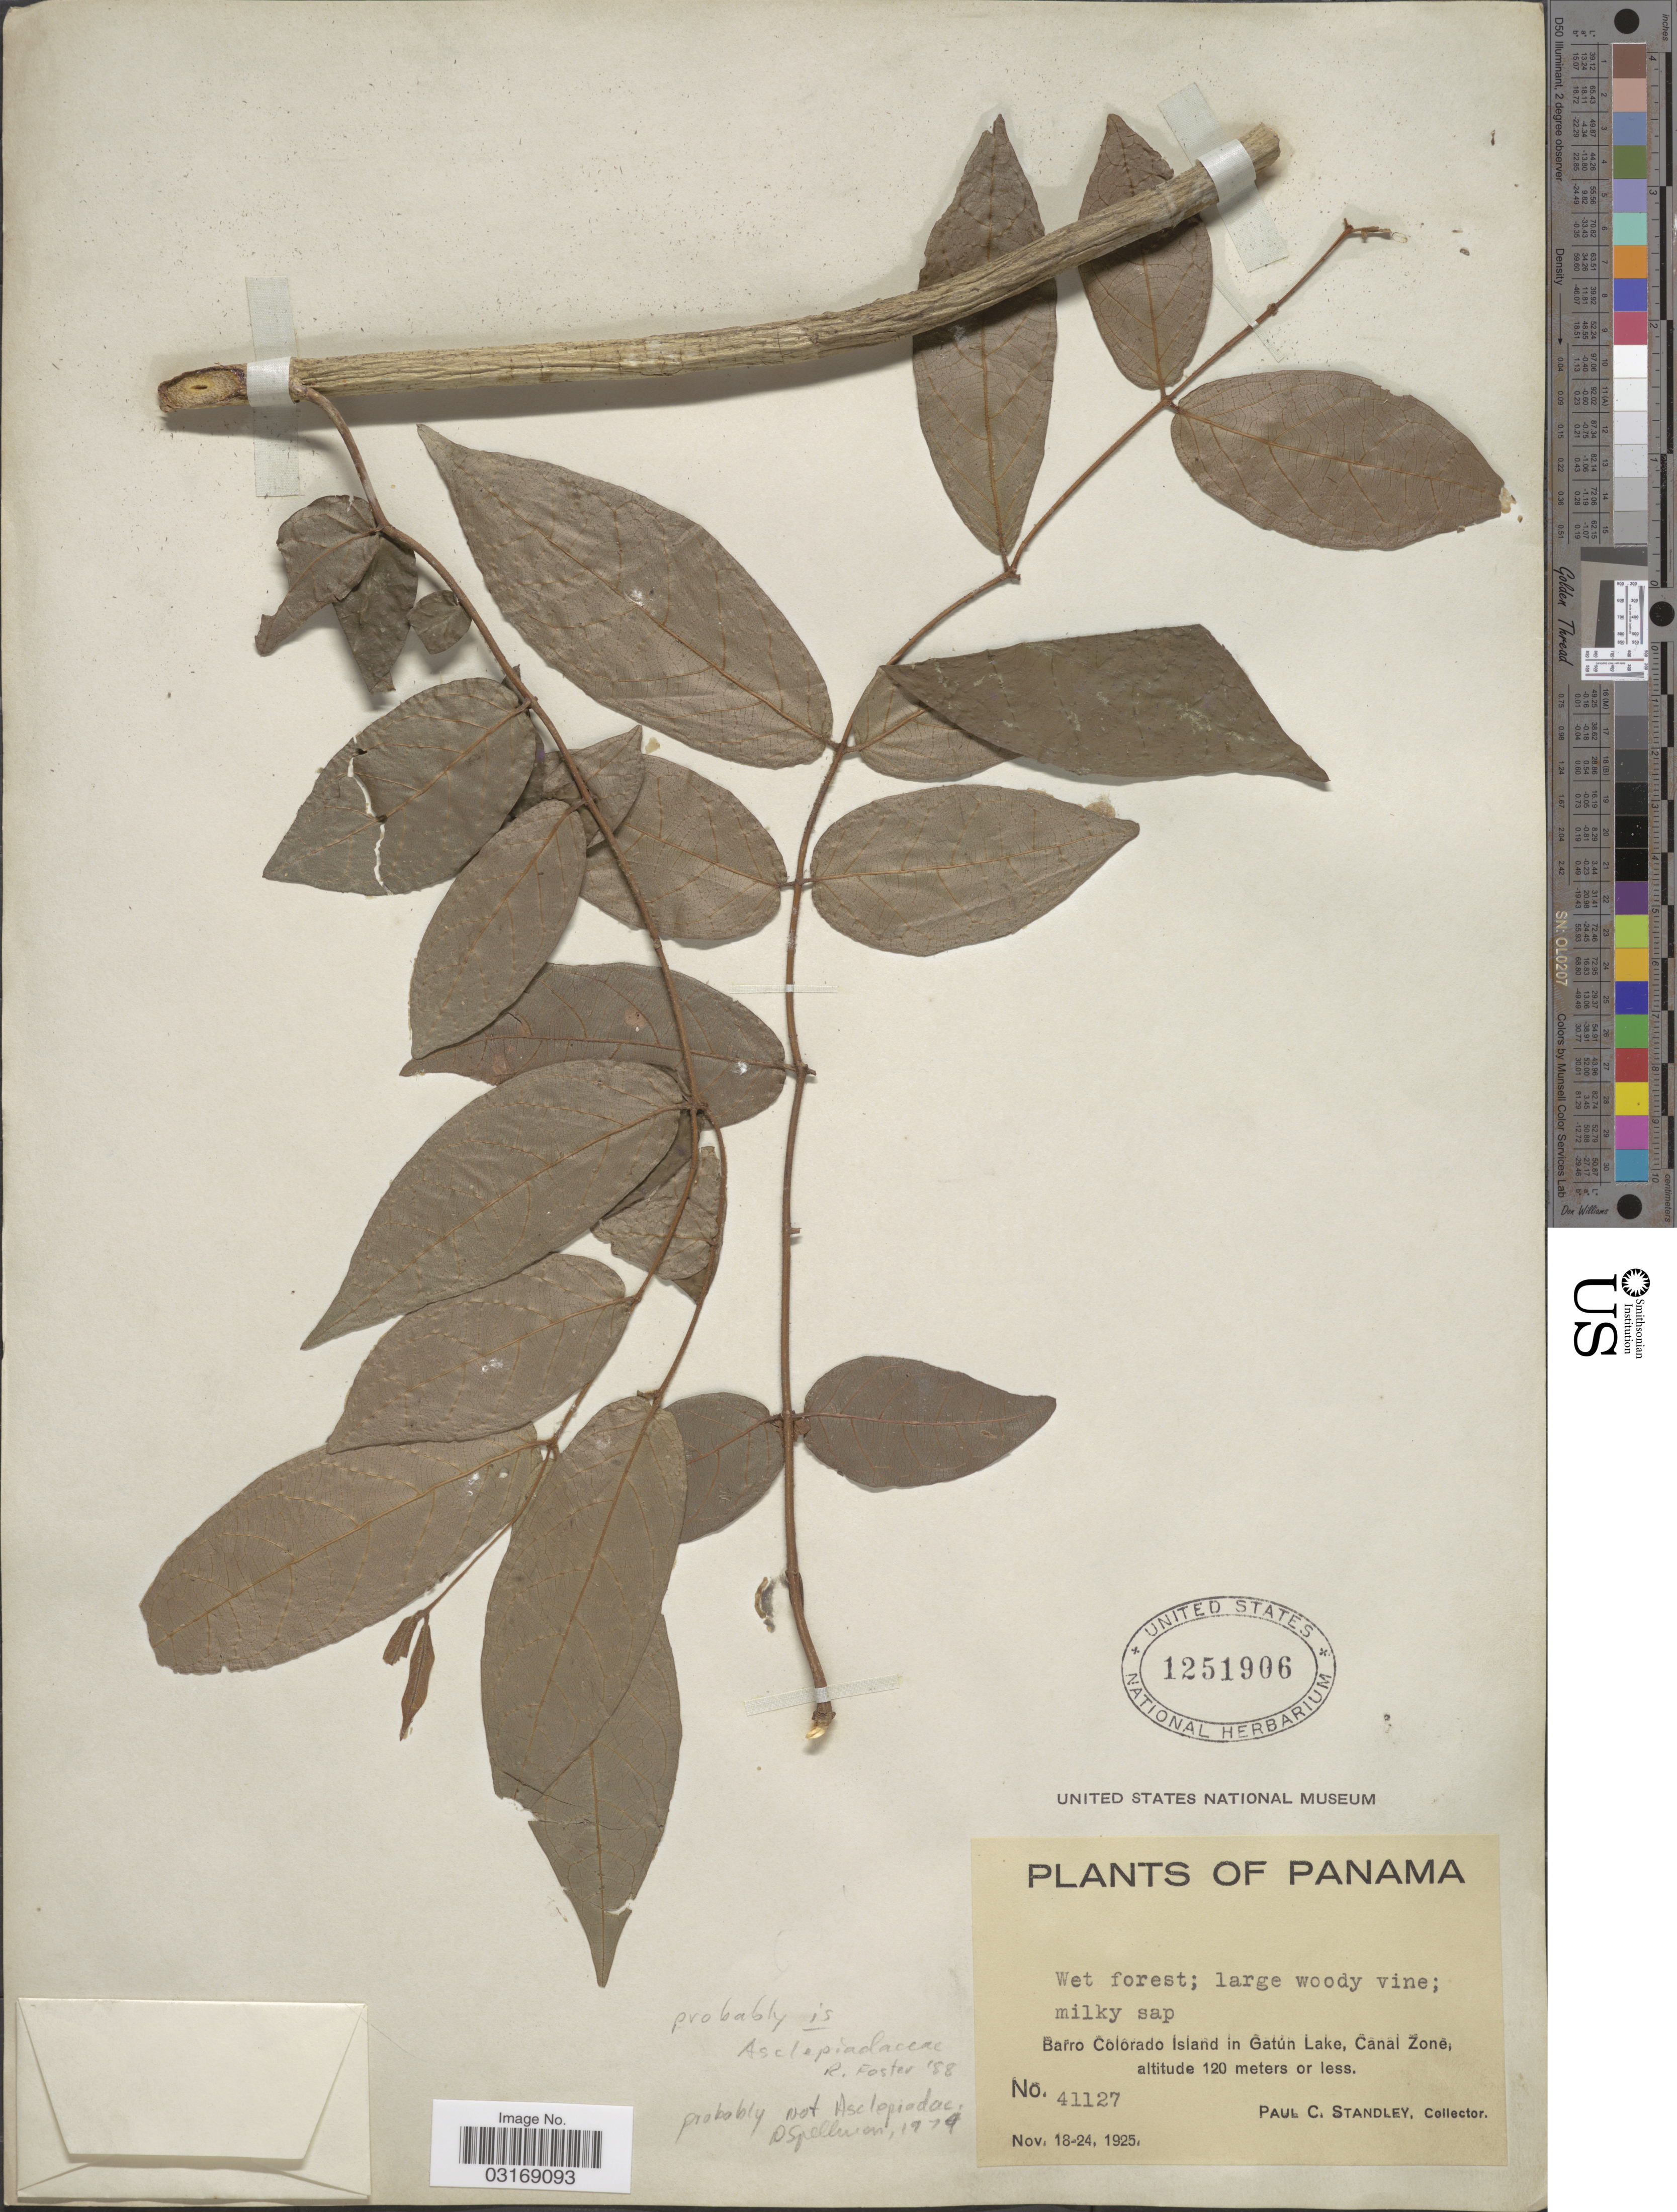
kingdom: Plantae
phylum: Tracheophyta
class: Magnoliopsida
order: Gentianales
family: Apocynaceae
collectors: P. C. Standley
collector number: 41127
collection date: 1925-11-18/1925-11-24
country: Panama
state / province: Panamá Oeste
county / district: Canal Zone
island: Barro Colorado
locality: Barro Colorado Island in Gatun Lake, Canal Zone.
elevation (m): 120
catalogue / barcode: US 1251906